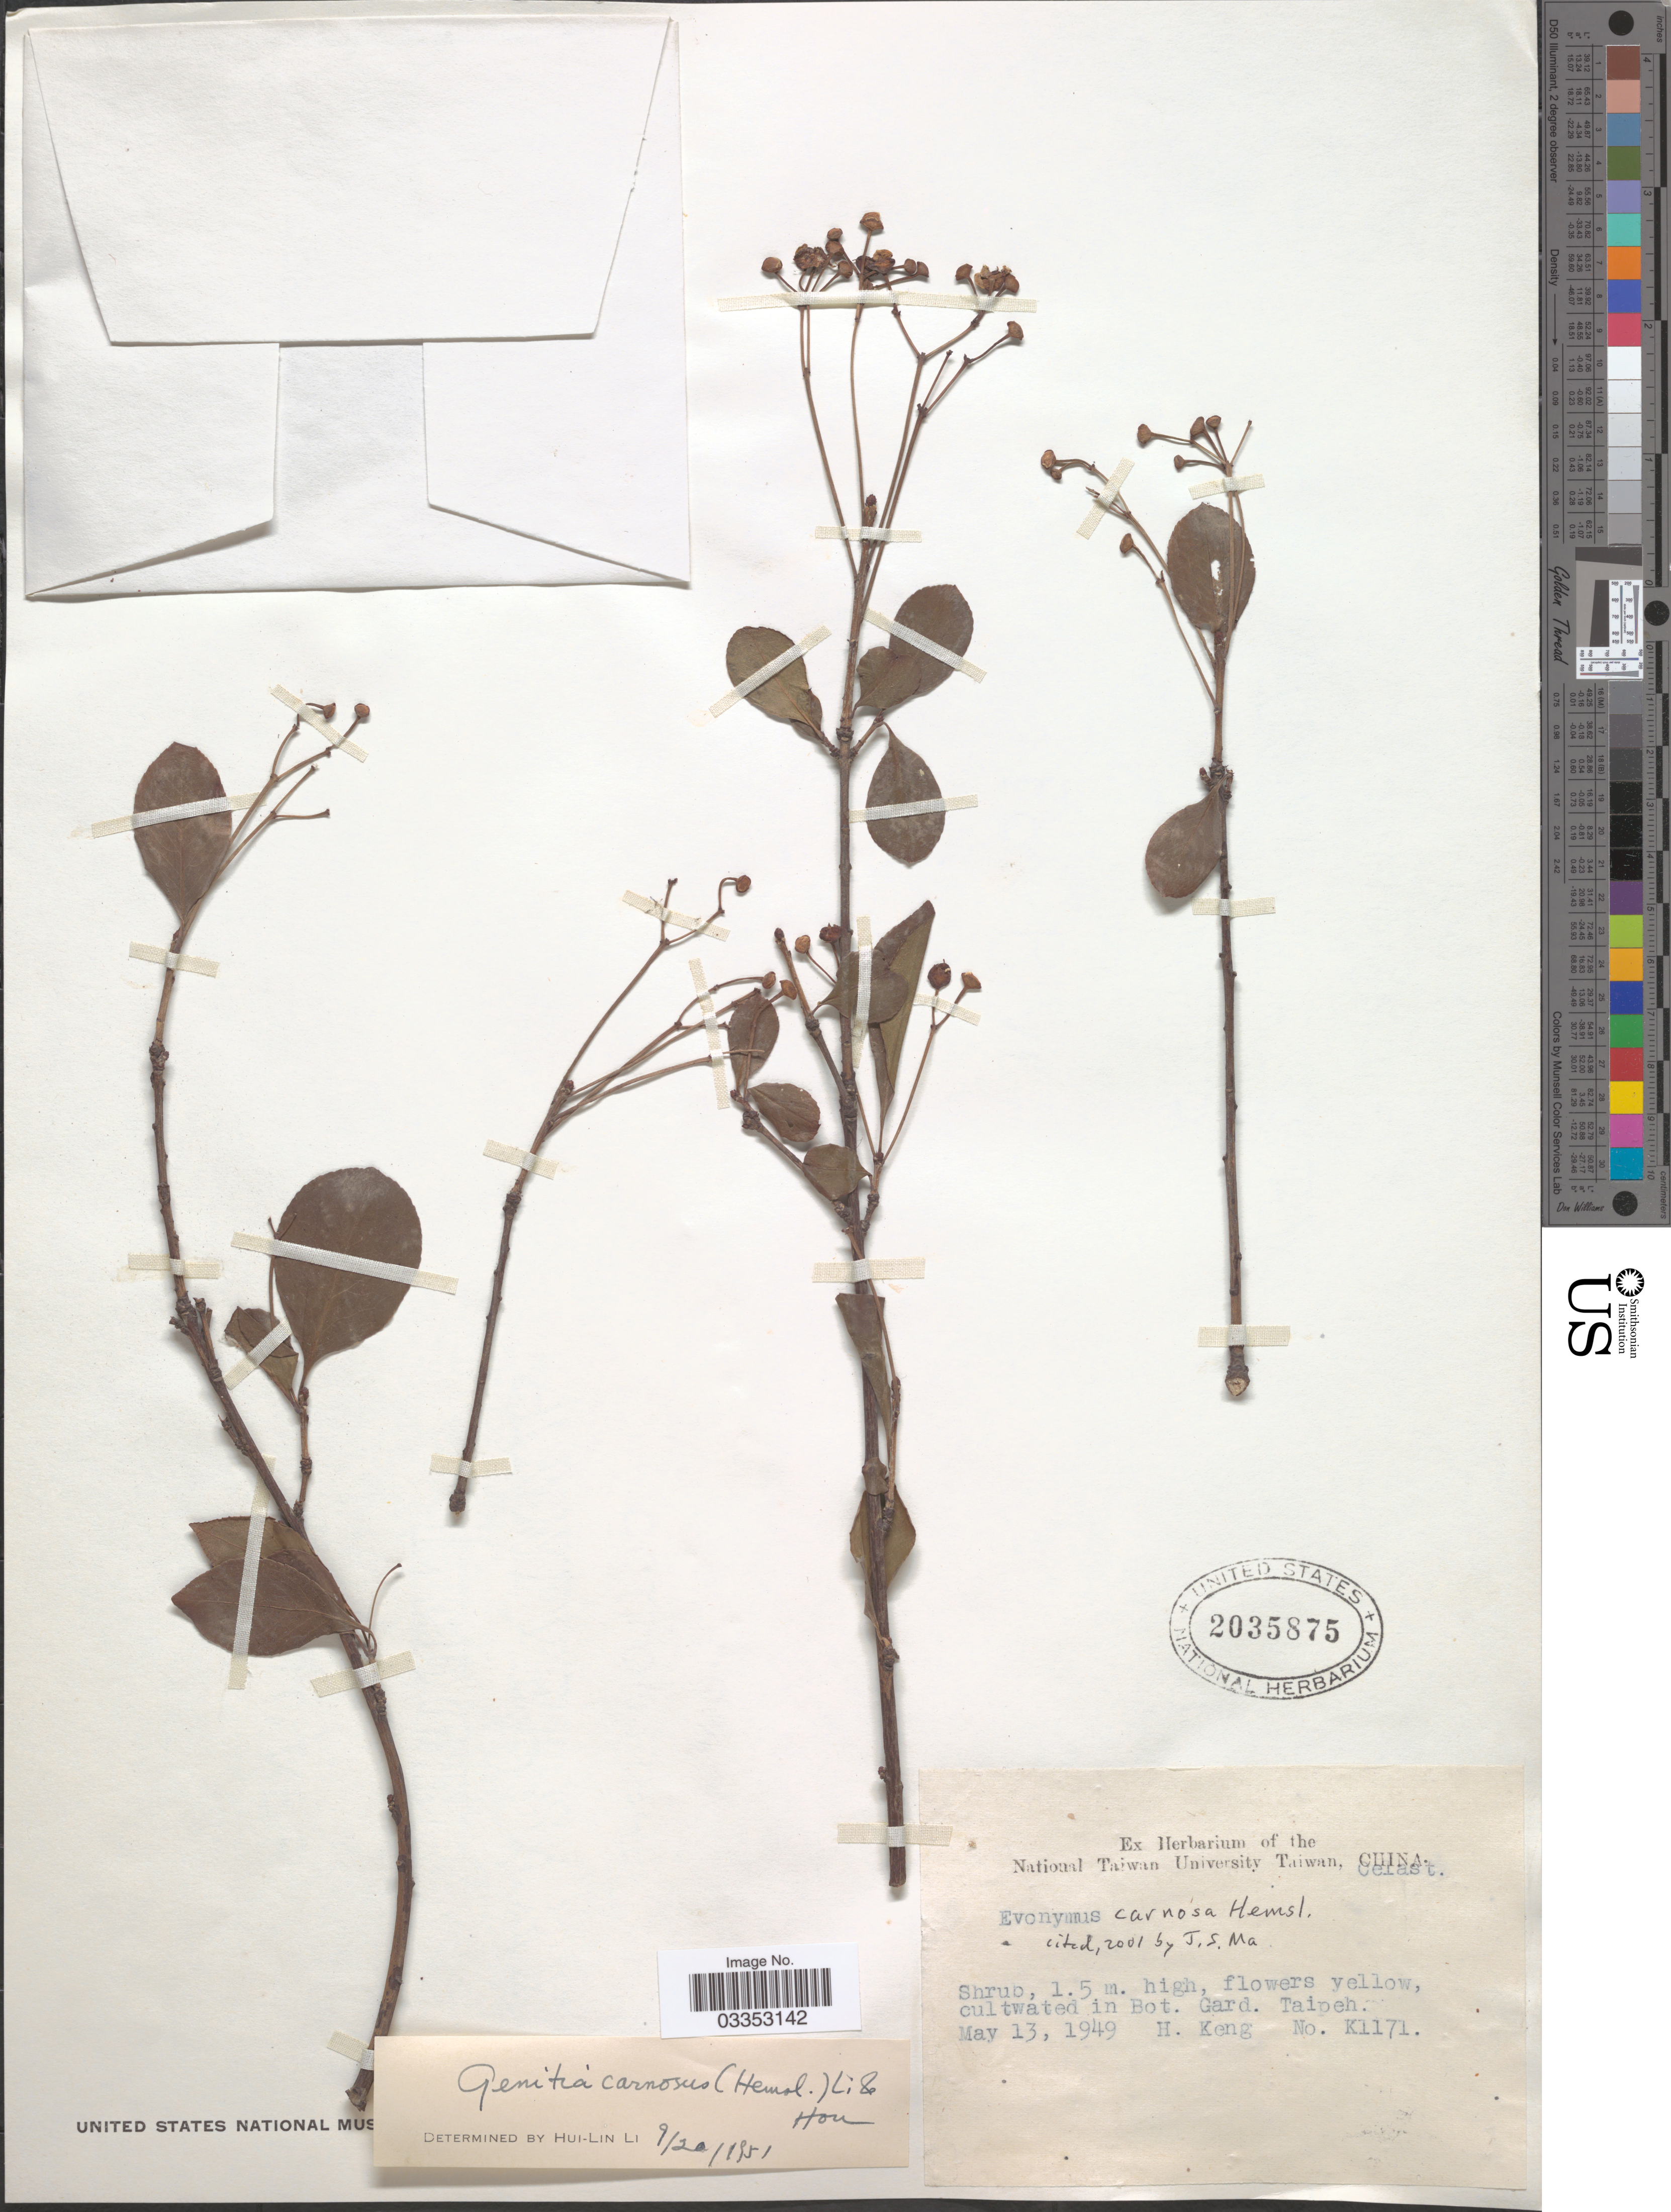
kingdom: Plantae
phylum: Tracheophyta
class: Magnoliopsida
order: Celastrales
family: Celastraceae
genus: Euonymus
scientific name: Euonymus carnosus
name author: Hemsl.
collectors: H. Keng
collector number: K1171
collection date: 1949-05-13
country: Taiwan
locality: Cultwated in Bot. Gard. Taipeh.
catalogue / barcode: US 2035875